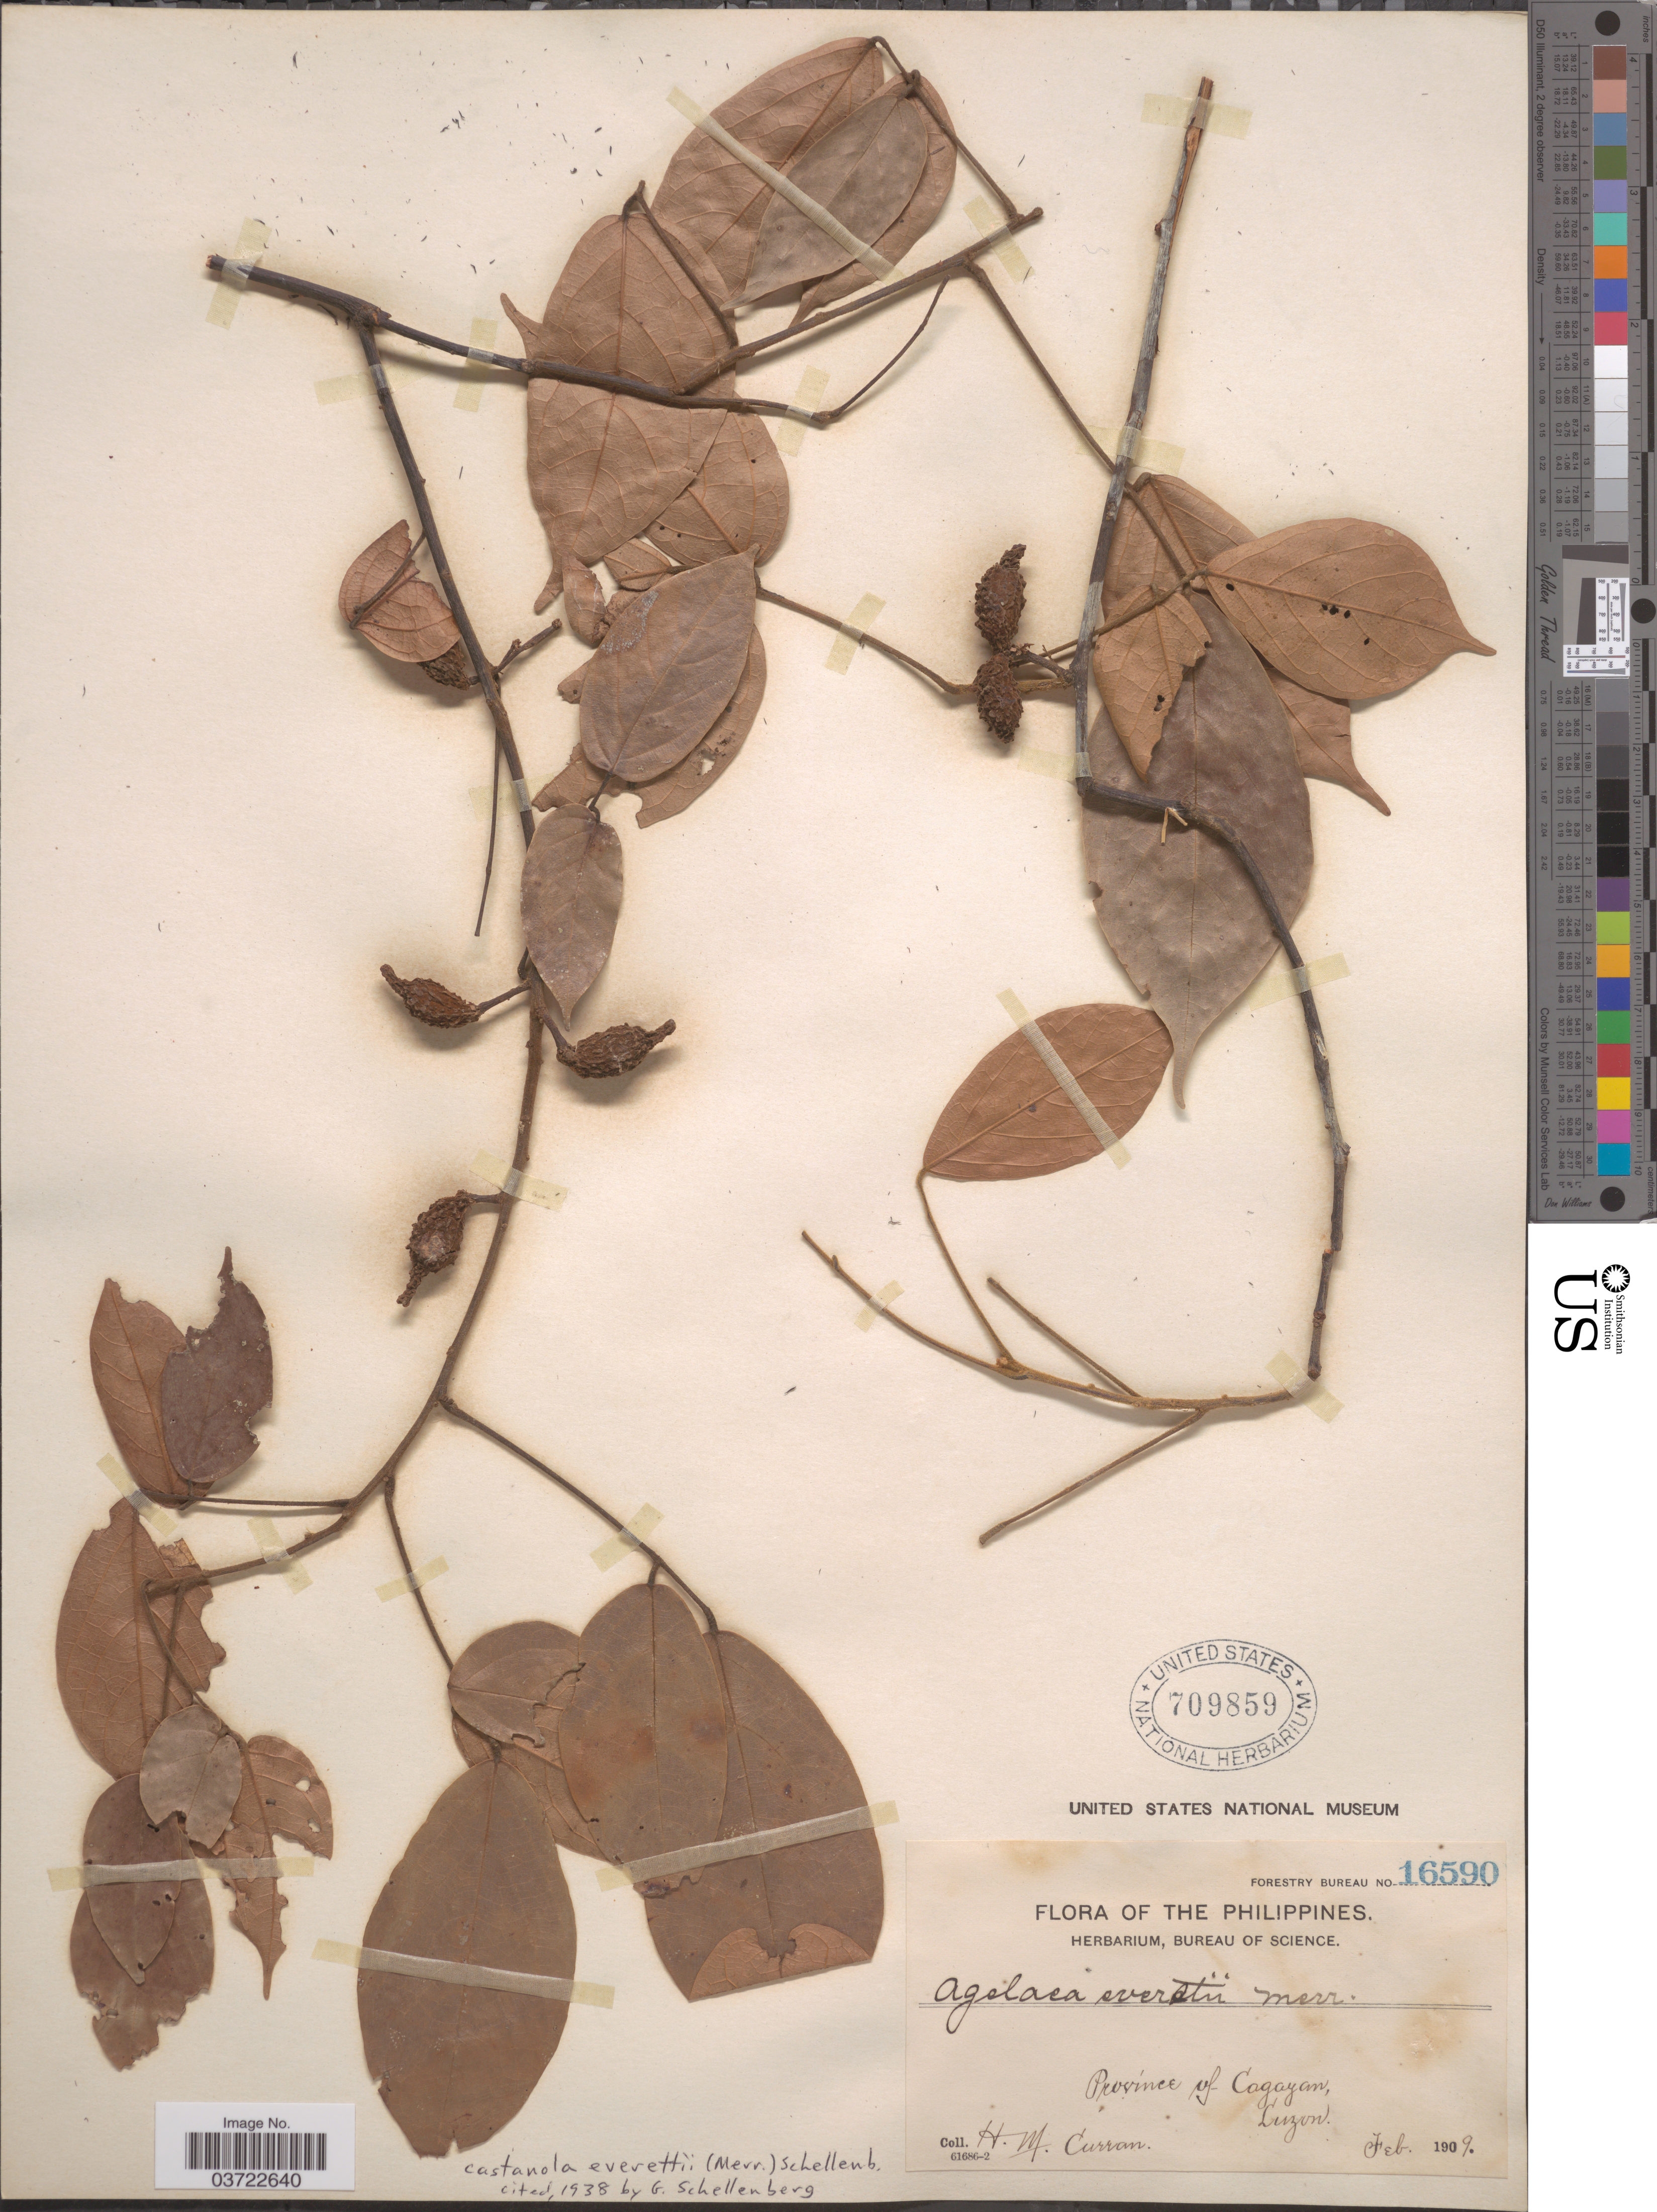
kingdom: Plantae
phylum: Tracheophyta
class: Magnoliopsida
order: Oxalidales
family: Connaraceae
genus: Agelaea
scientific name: Agelaea borneensis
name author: (Hook. f.) Merr.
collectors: H. M. Curran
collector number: Forestry Bureau 16590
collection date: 1909-02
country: Philippines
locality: Province of Cagayan, Luzon.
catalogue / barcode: US 709859